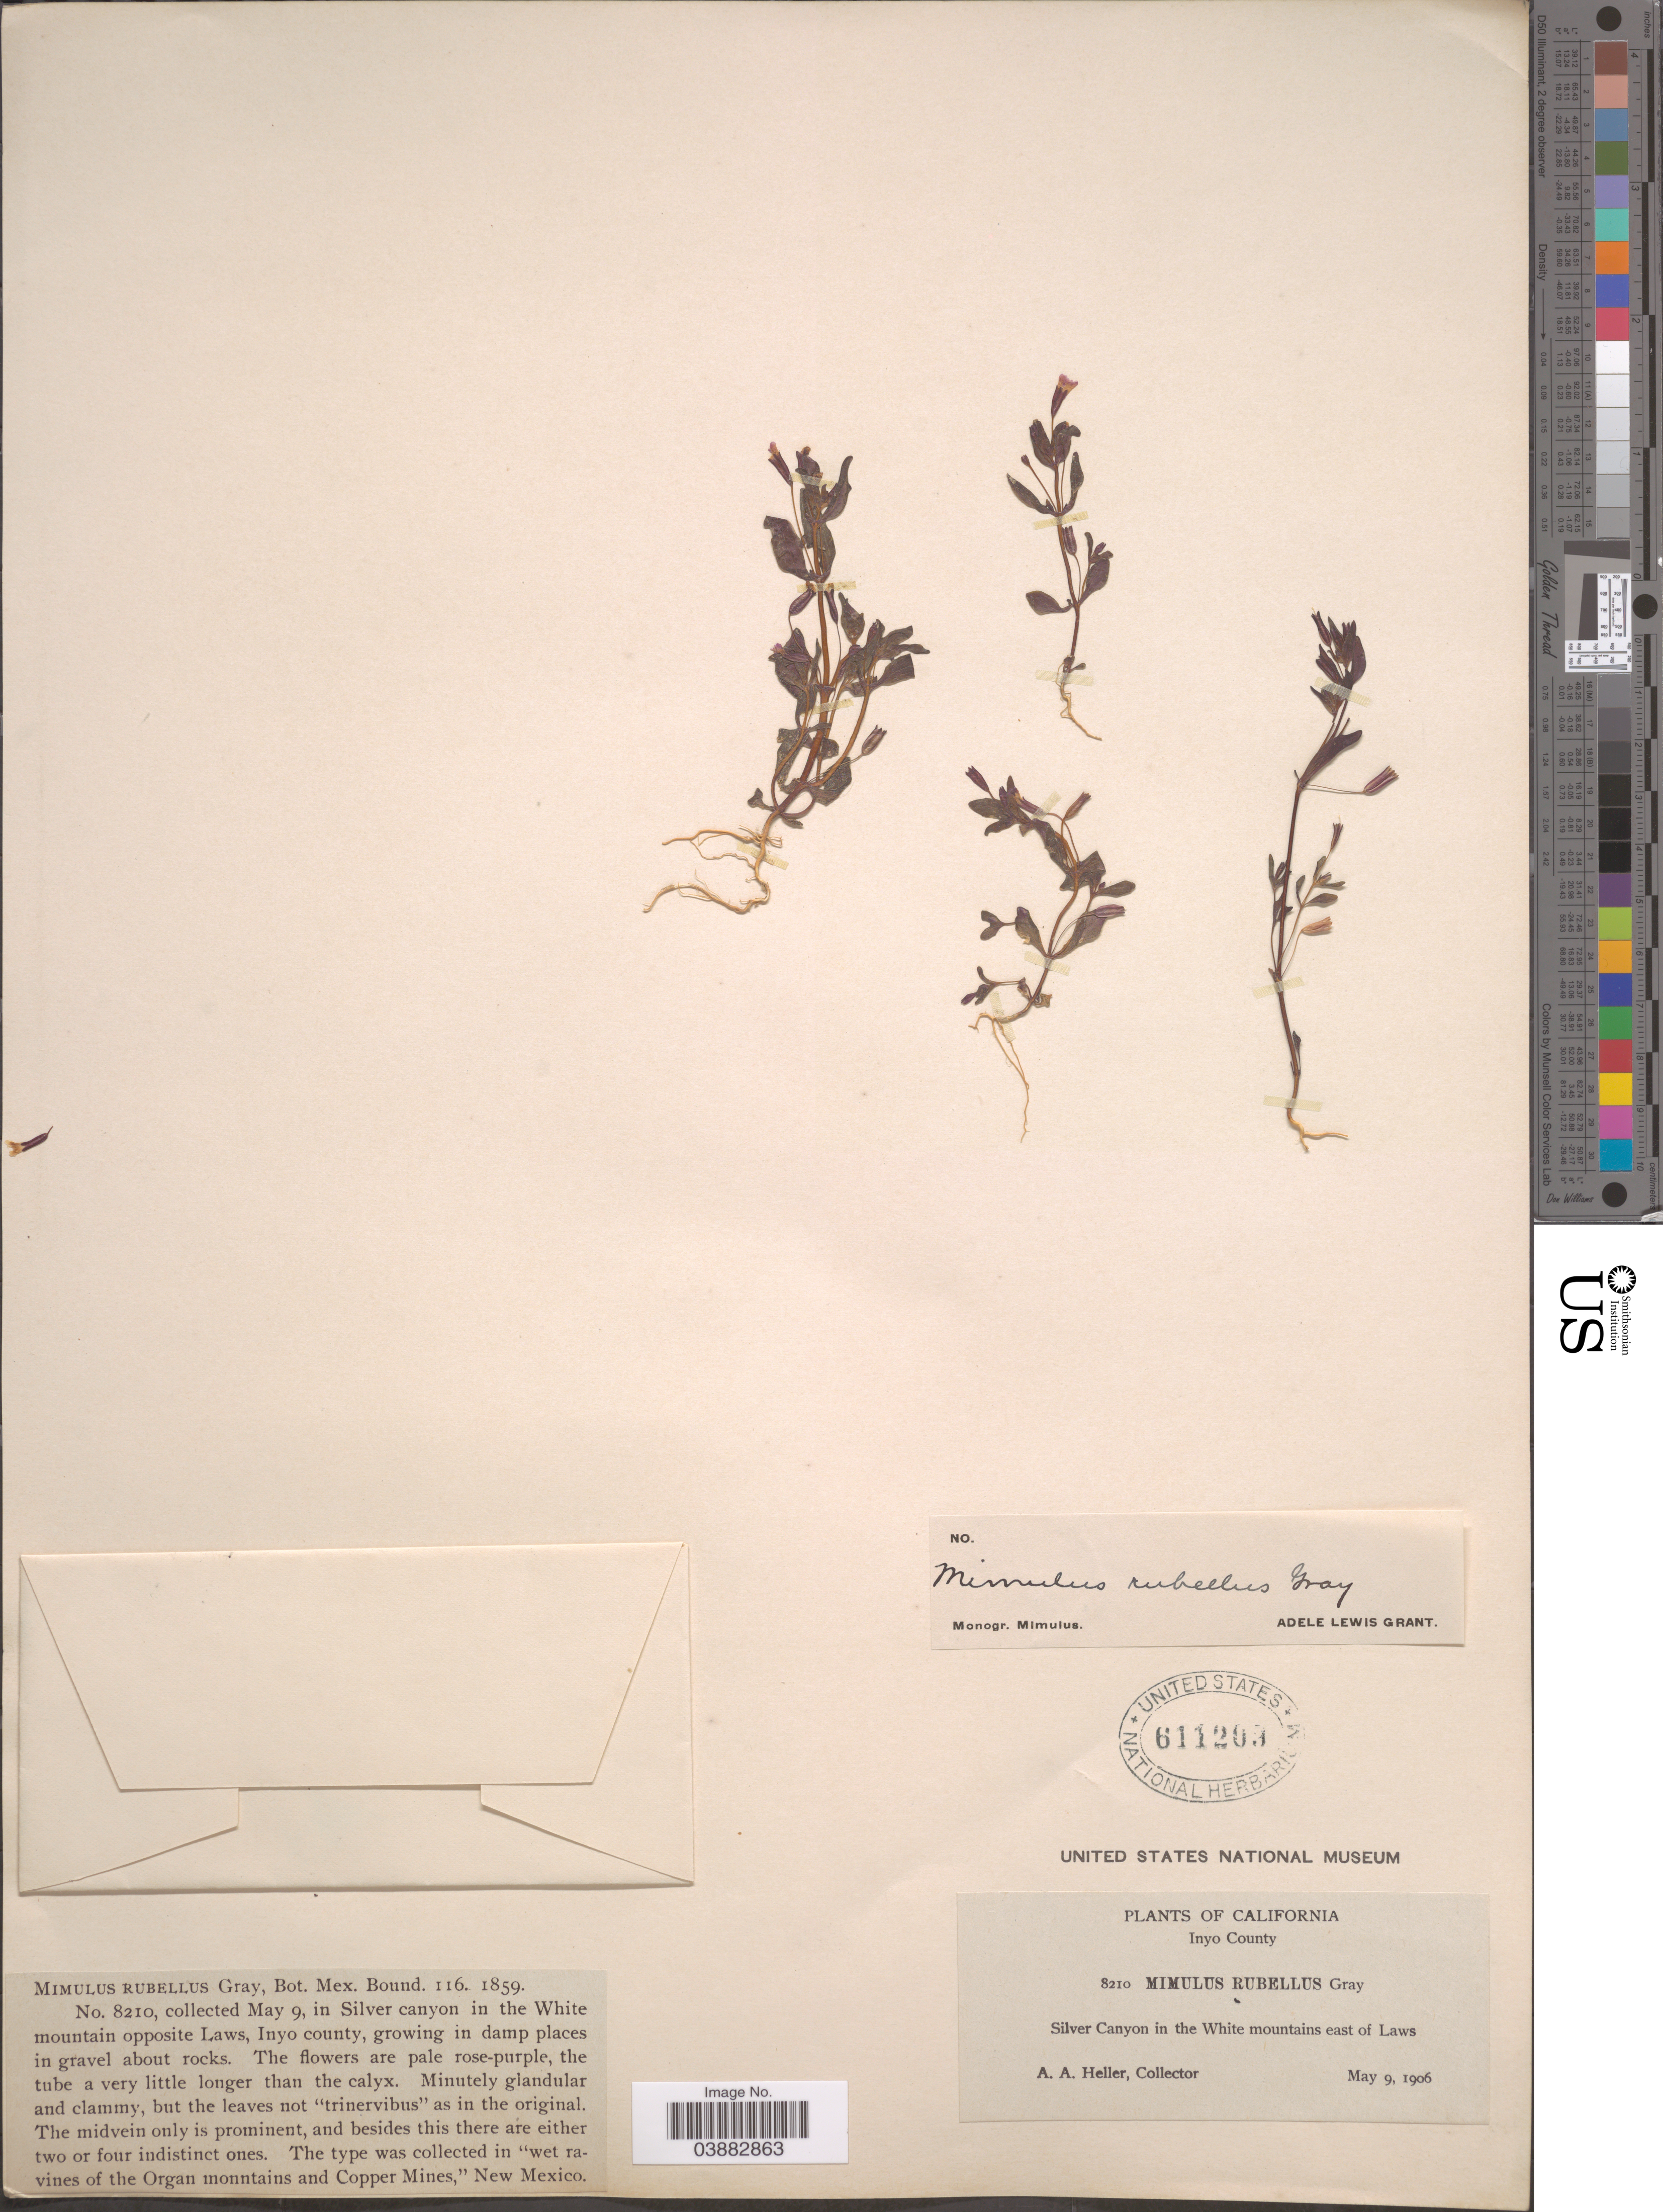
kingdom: Plantae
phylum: Tracheophyta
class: Magnoliopsida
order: Lamiales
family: Phrymaceae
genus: Mimulus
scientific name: Mimulus rubellus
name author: A. Gray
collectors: A. A. Heller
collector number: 8210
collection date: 1906-05-09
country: United States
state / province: California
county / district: Inyo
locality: Inyo County. Silver Canyon in the White mountains east of Laws.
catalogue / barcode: US 611209